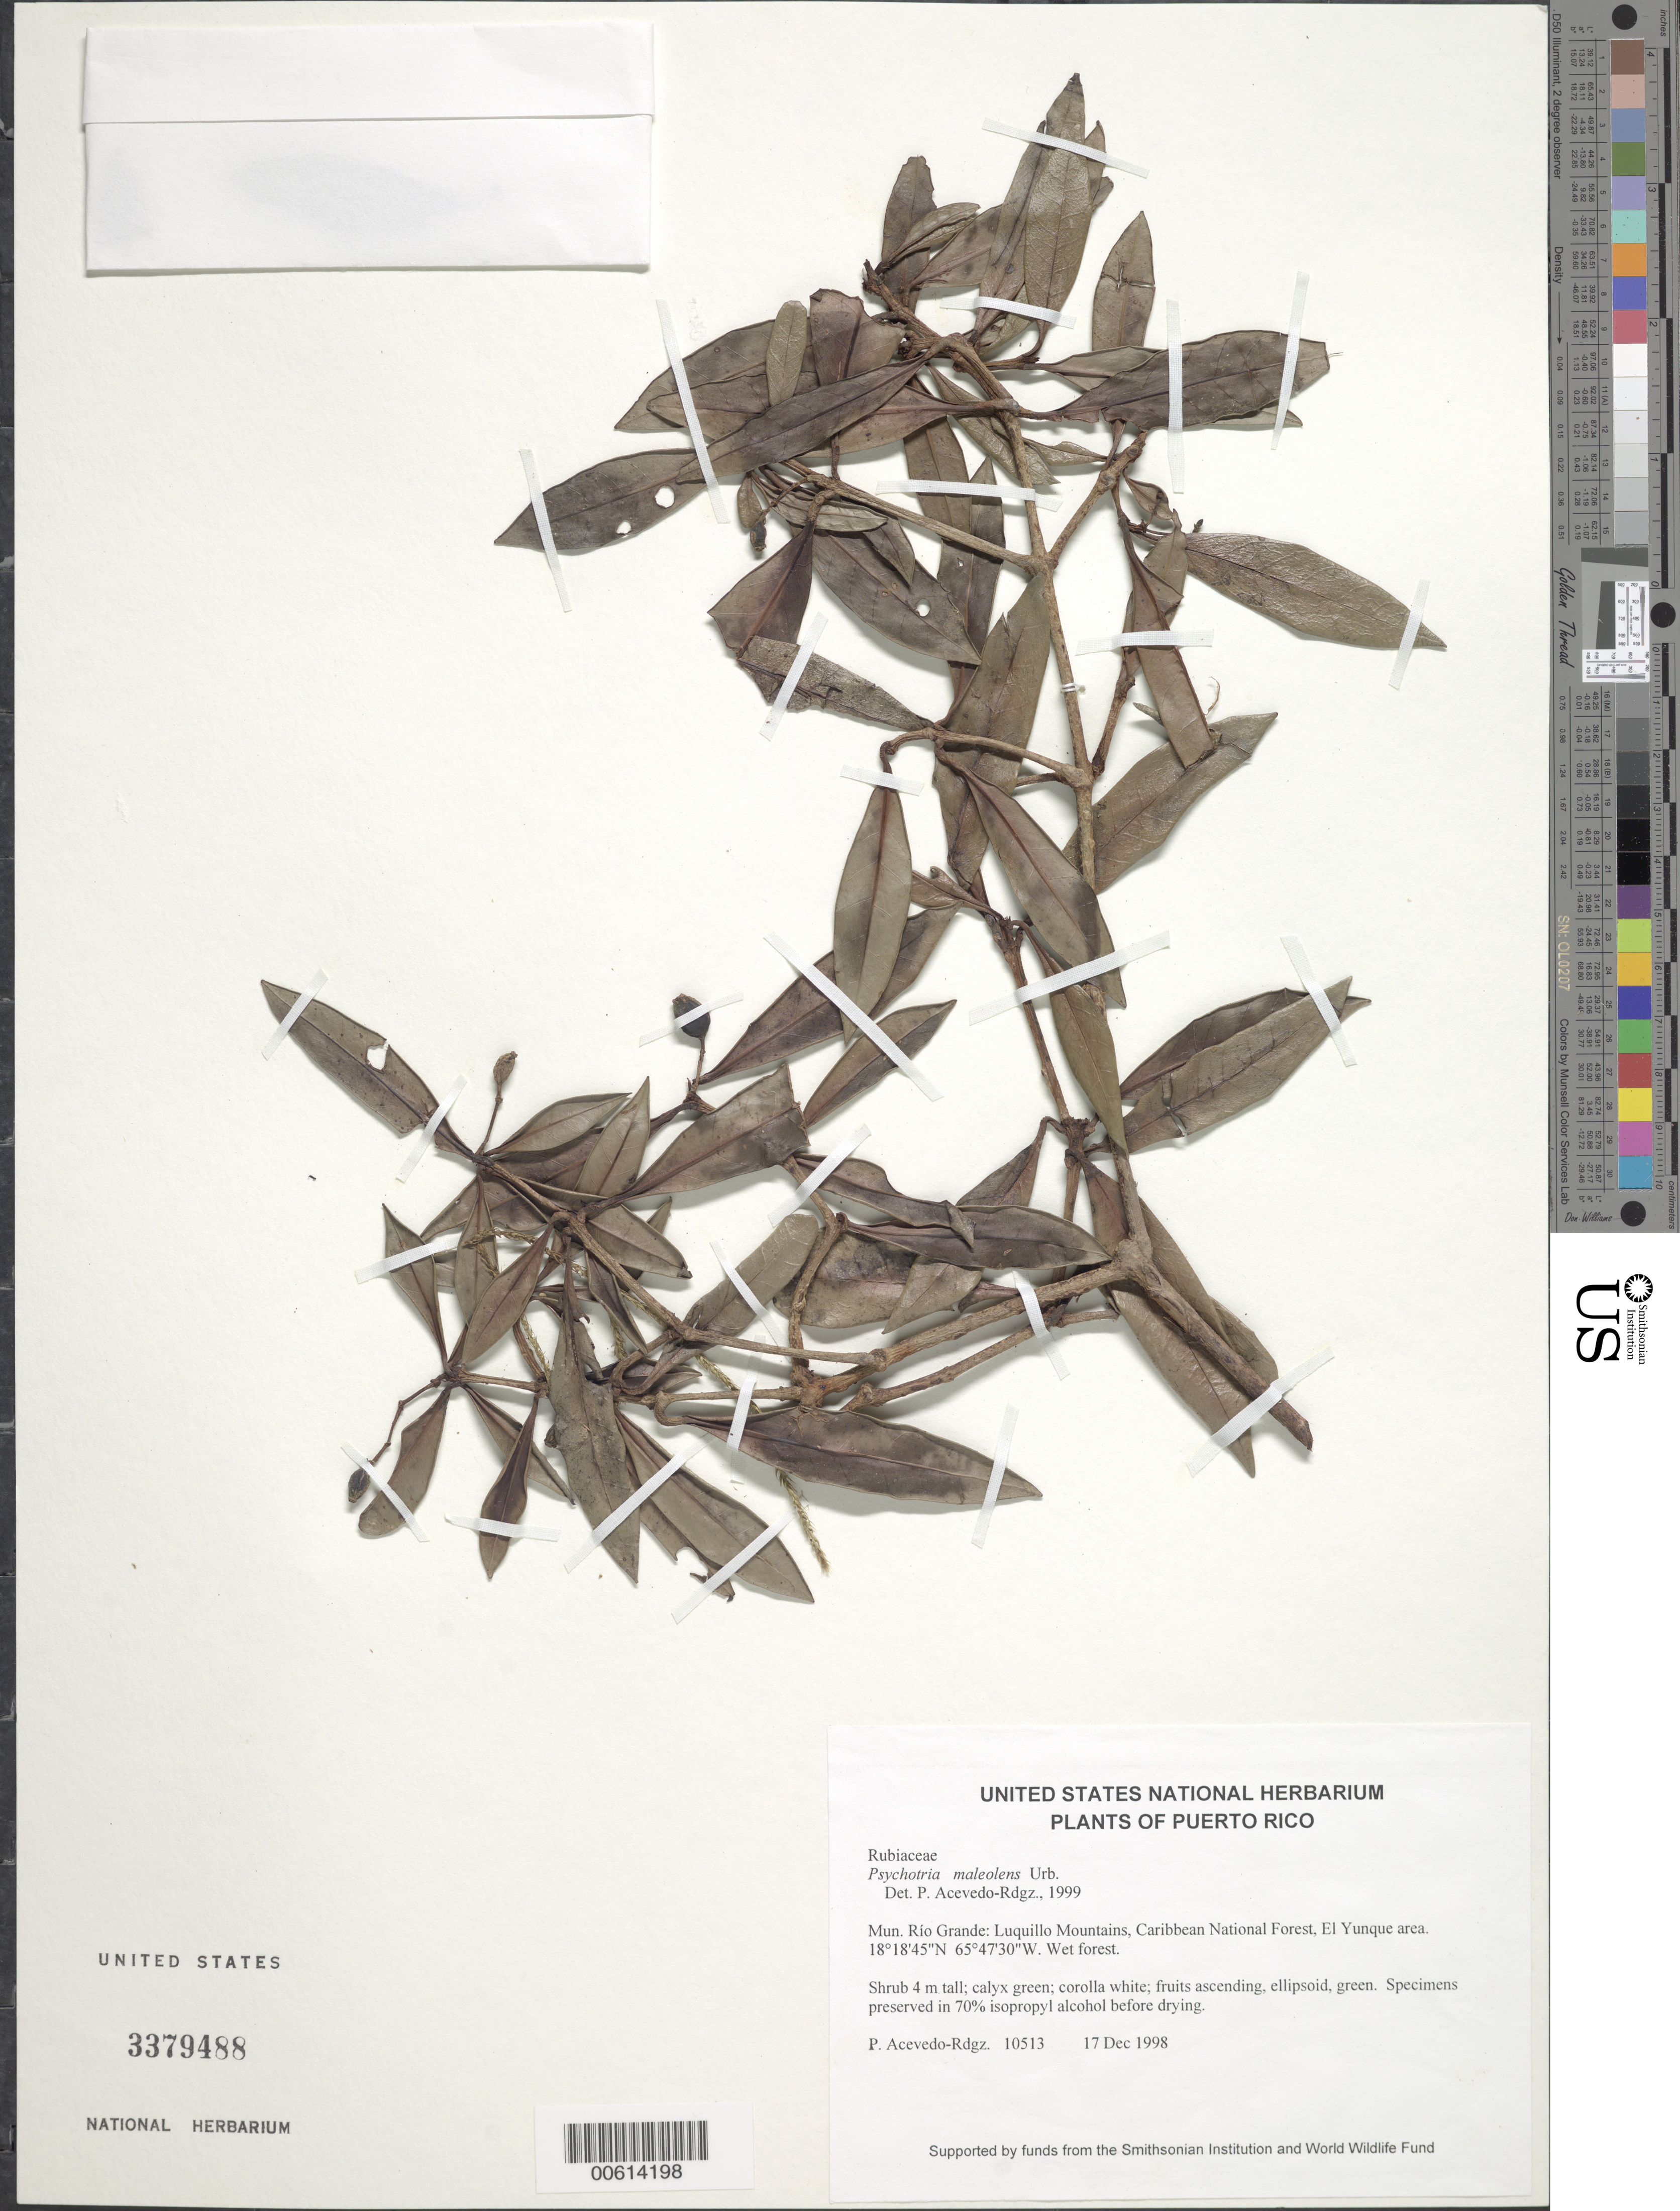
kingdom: Plantae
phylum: Tracheophyta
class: Magnoliopsida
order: Gentianales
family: Rubiaceae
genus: Psychotria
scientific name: Psychotria maleolens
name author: Urb.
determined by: Acevedo-Rodríguez, P., (BOT), Smithsonian Institution - National Museum of Natural History (UNITED STATES)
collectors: P. Acevedo-Rodr.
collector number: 10513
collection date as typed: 17 Dec 1998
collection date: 1998-12-17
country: Puerto Rico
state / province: Río Grande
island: Puerto Rico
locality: Río Grande: Luquillo Mountains, Caribbean National Forest, El Yunque area.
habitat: Wet forest.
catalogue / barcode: US 3379488